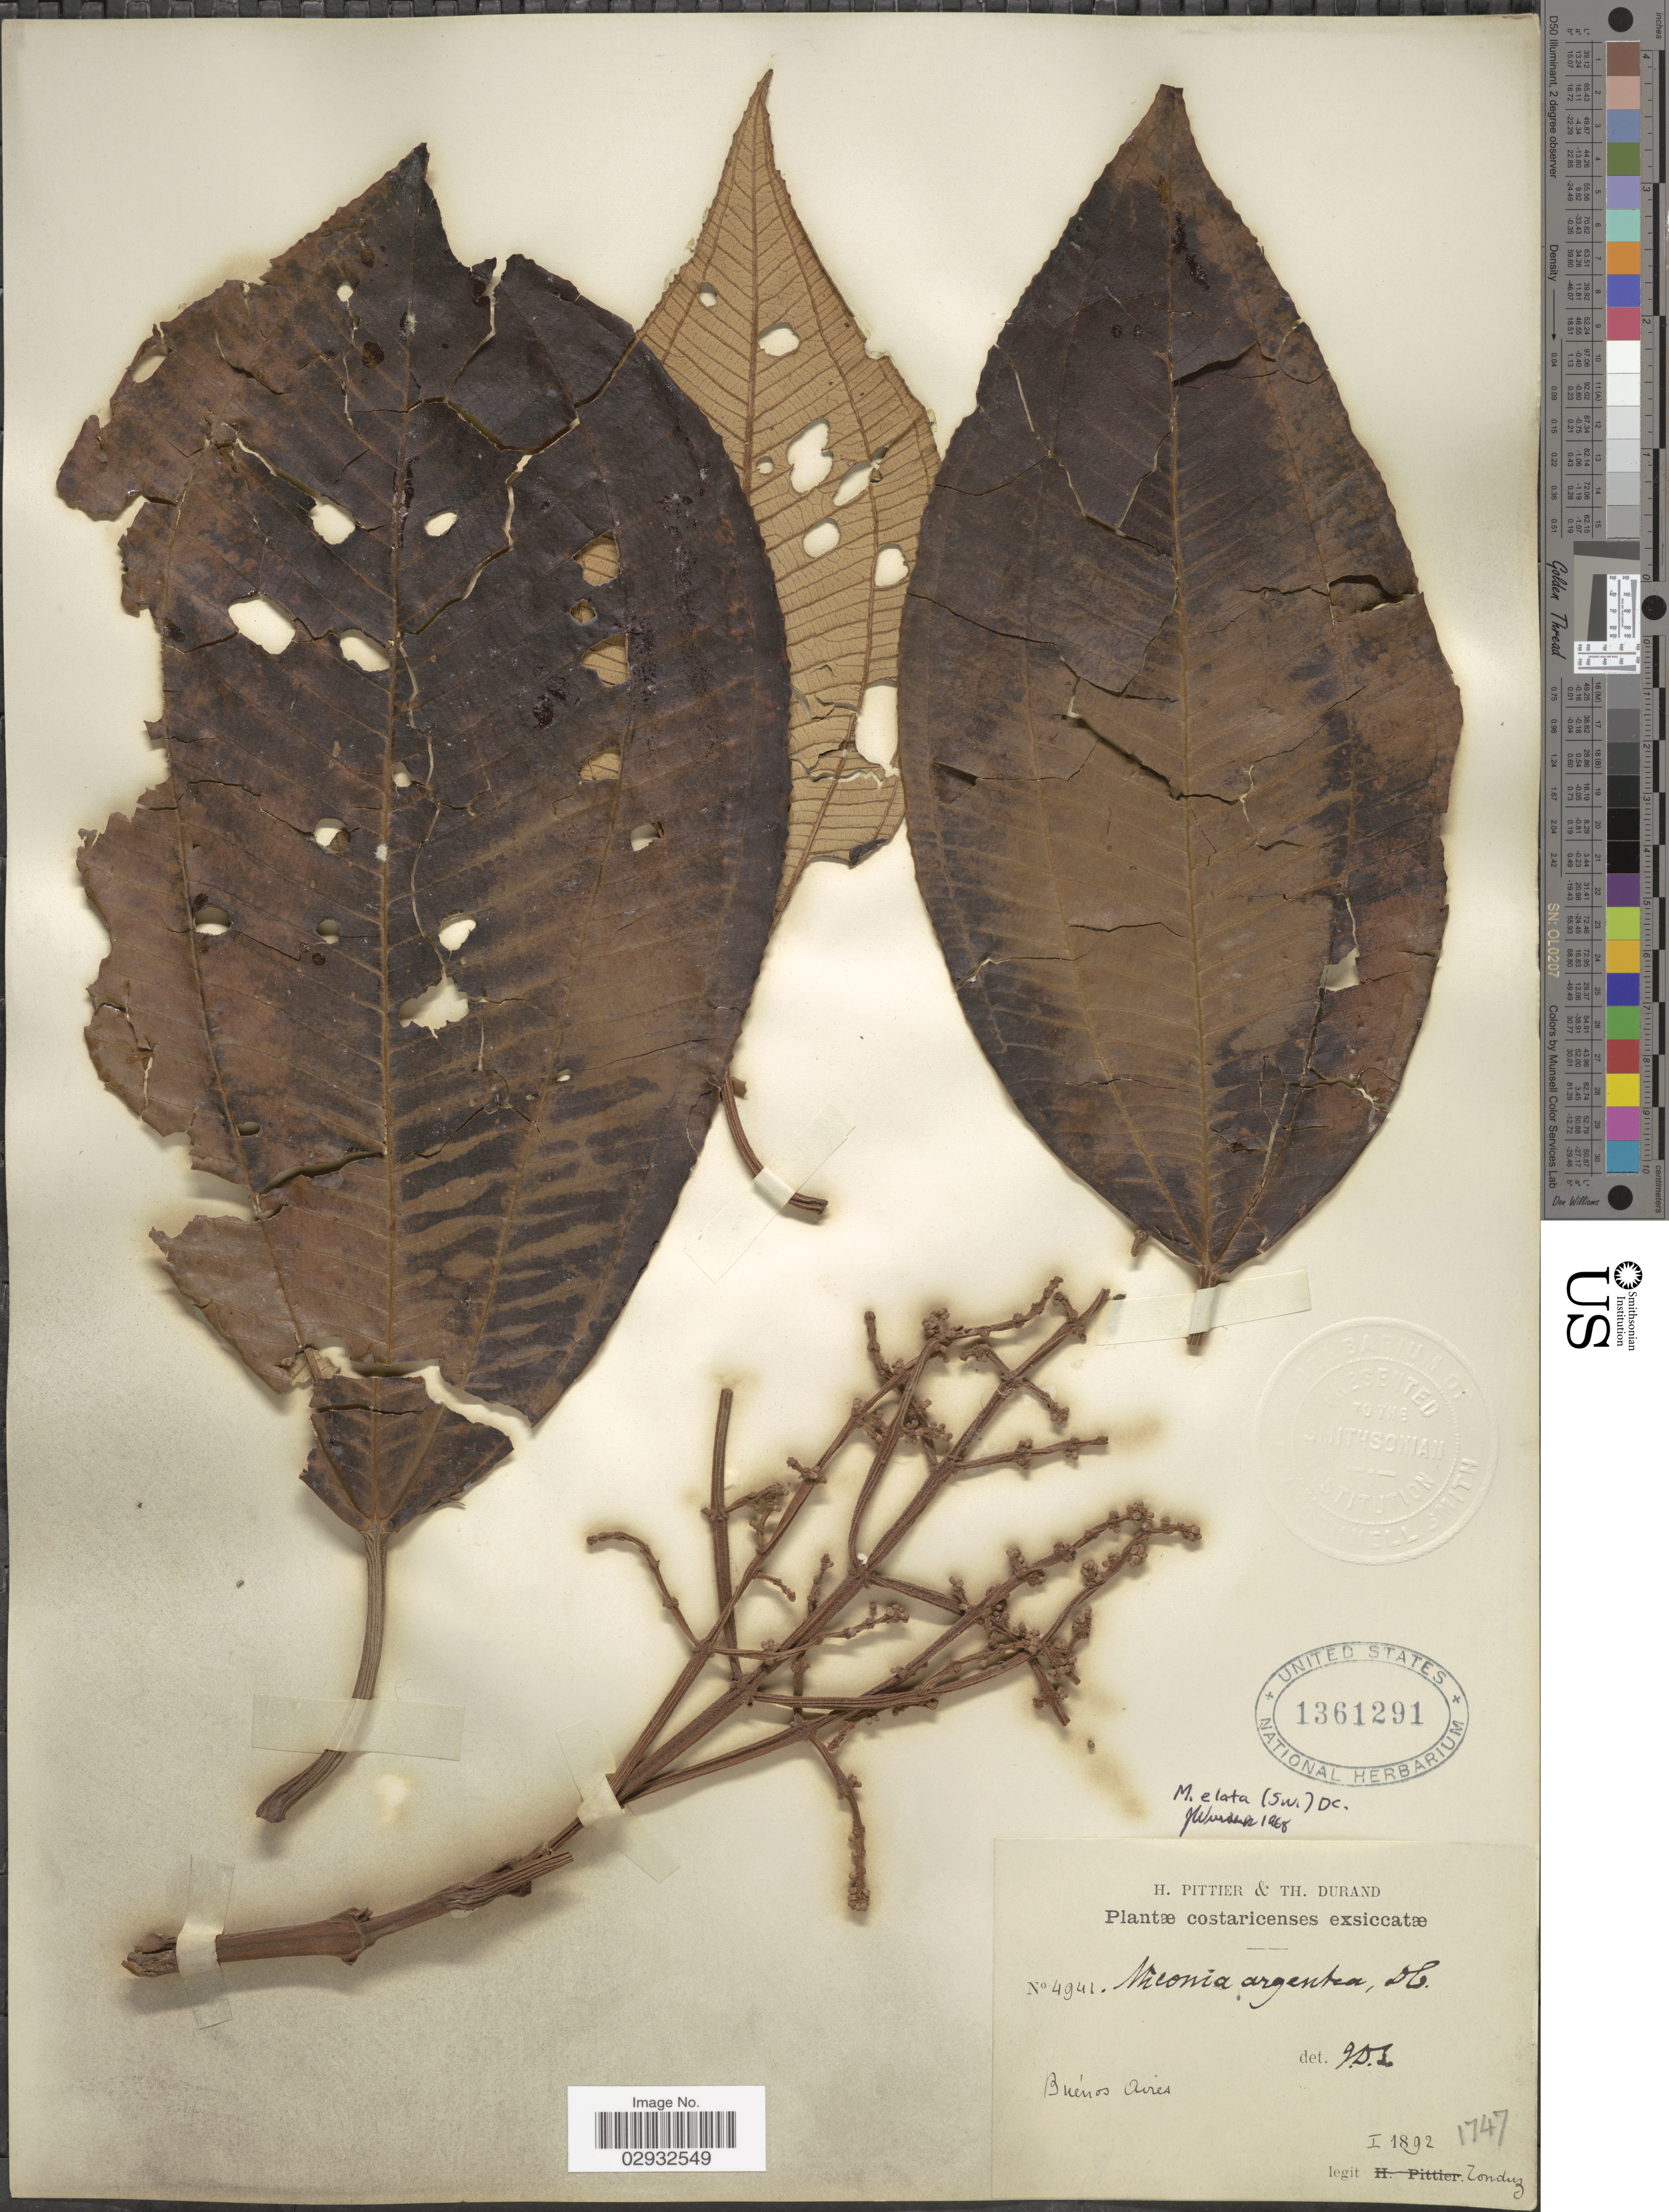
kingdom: Plantae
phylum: Tracheophyta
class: Magnoliopsida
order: Myrtales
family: Melastomataceae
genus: Miconia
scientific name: Miconia elata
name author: (Sw.) DC.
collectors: Tonduz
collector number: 4941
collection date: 1892-01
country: Costa Rica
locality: Costaricenses. Buénos Aires.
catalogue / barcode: US 1361291